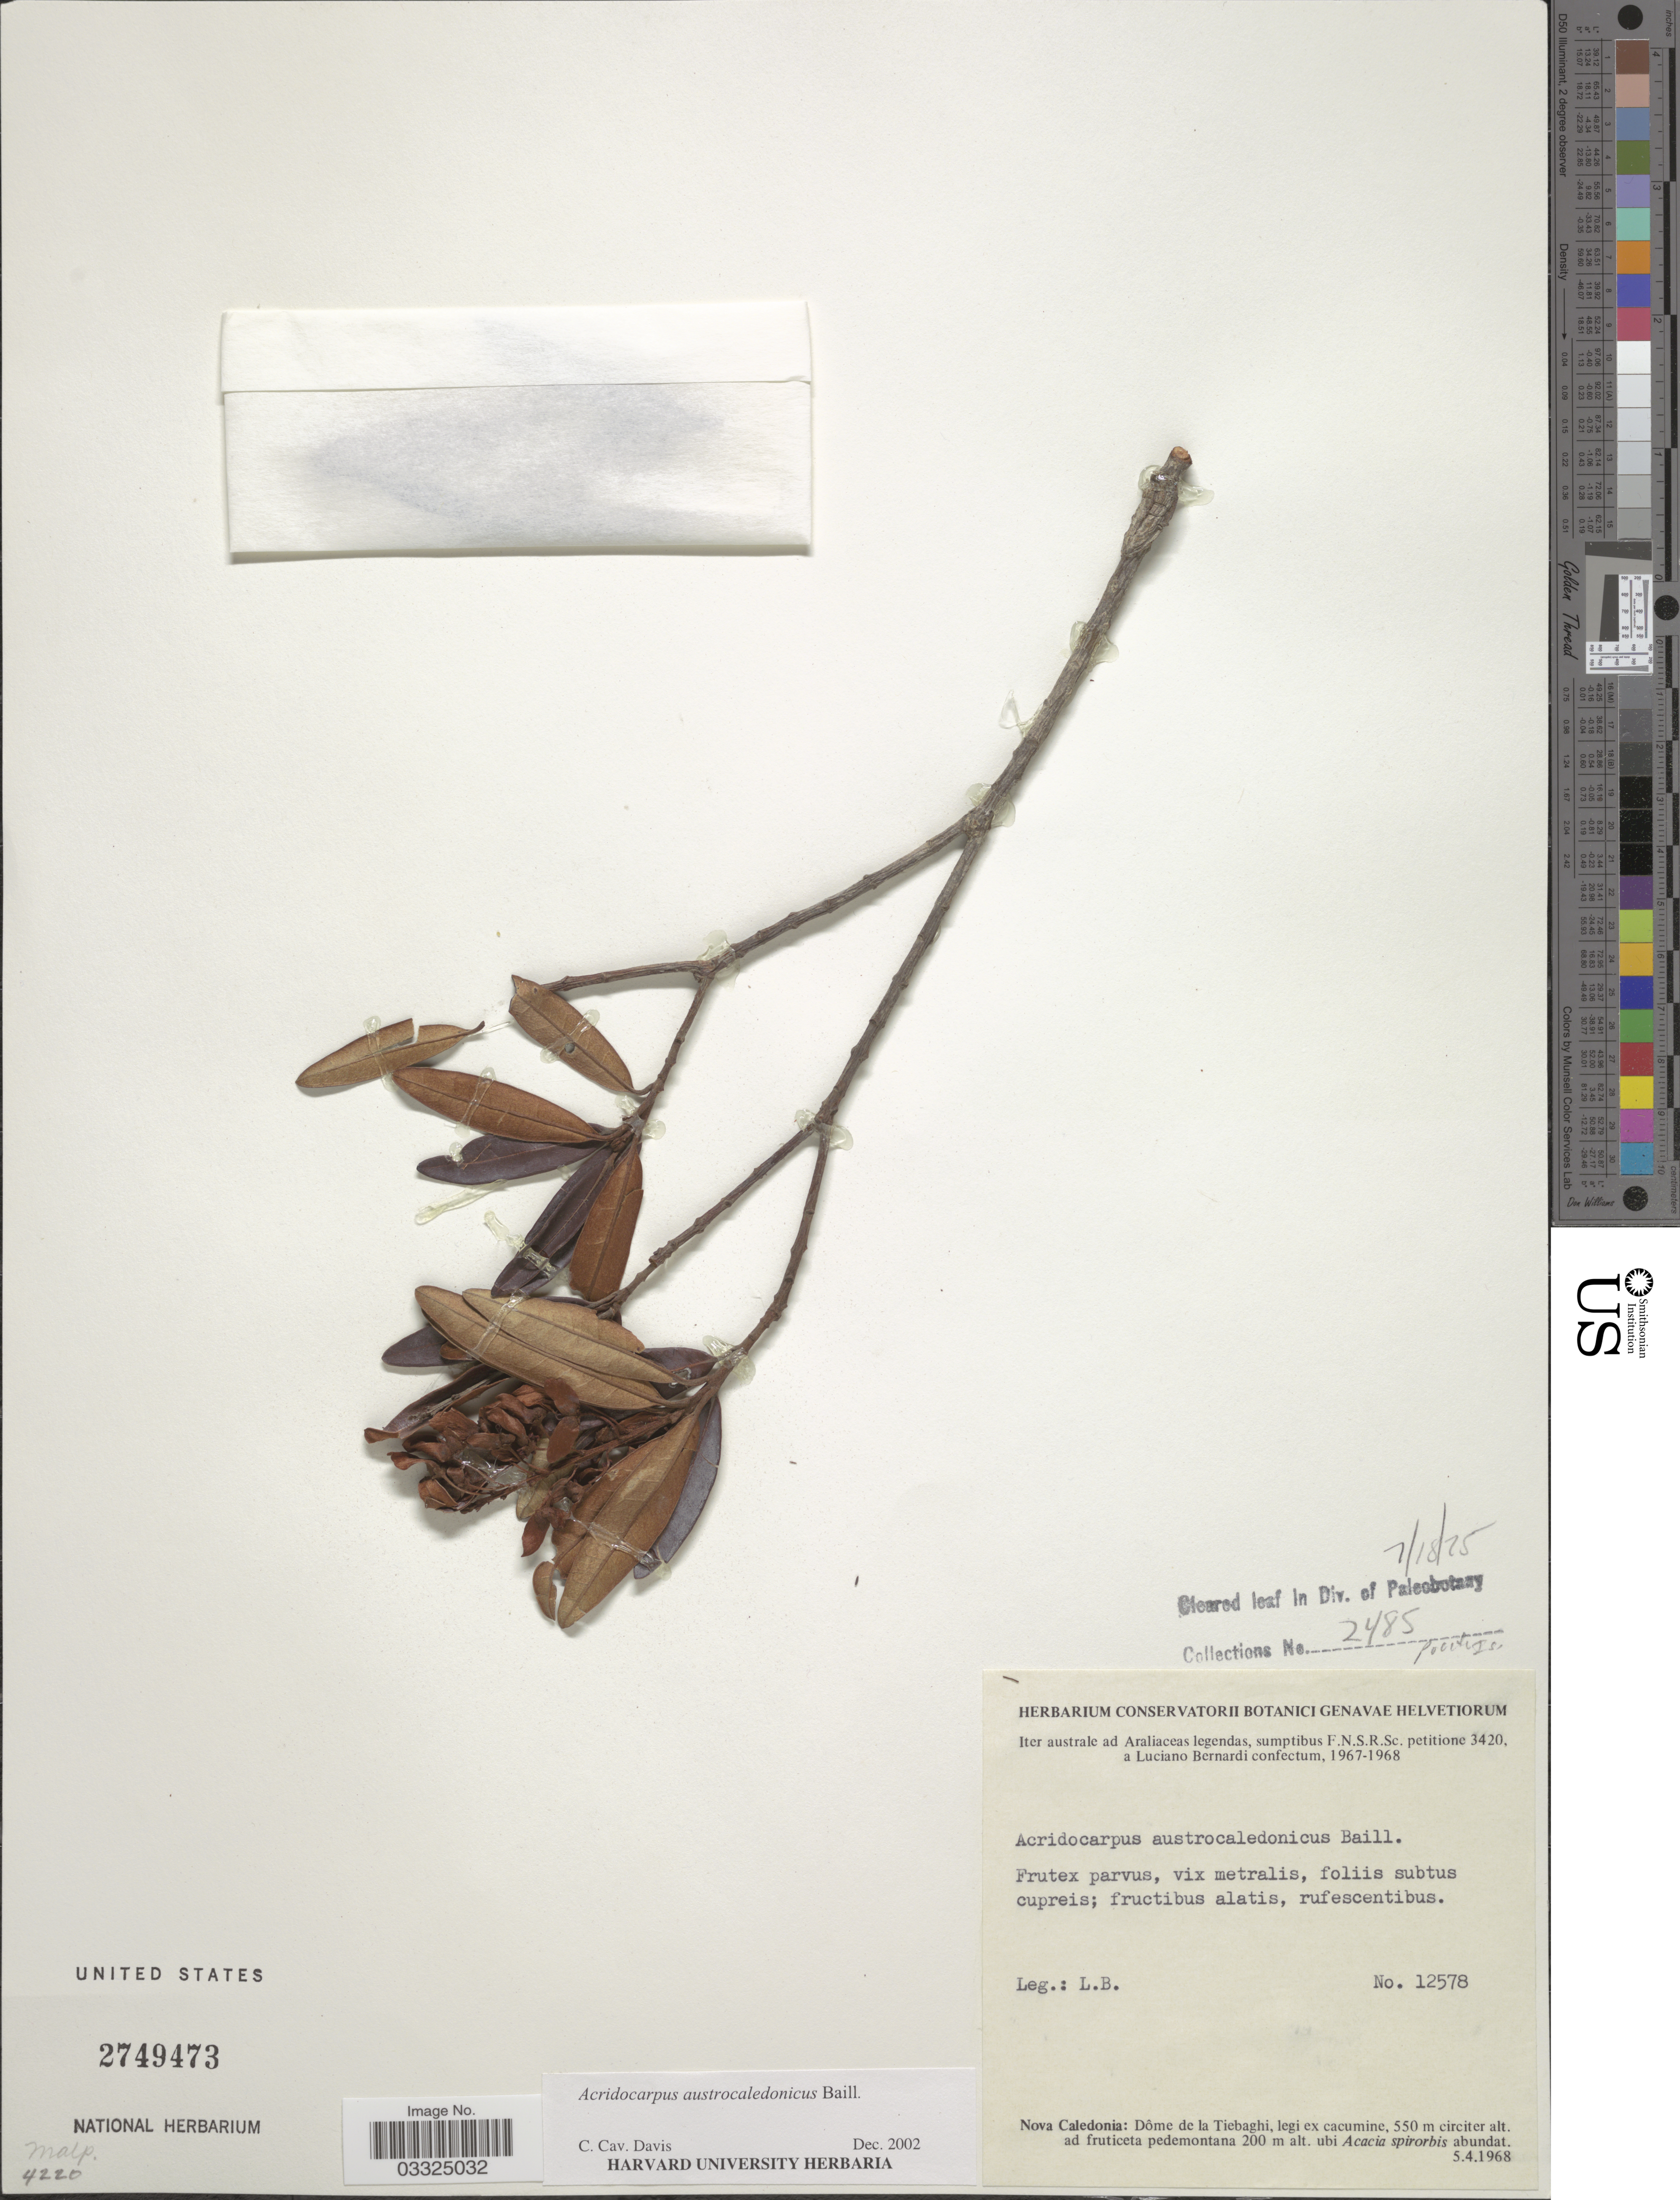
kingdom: Plantae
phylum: Tracheophyta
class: Magnoliopsida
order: Malpighiales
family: Malpighiaceae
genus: Acridocarpus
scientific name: Acridocarpus austrocaledonicus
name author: Baill.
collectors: L. Bernardi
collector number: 12578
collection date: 1968-04-05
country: New Caledonia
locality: Nova Caledonia: Dôme de la Tiebaghi, legi ex cacumine.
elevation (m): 550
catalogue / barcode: US 2749473